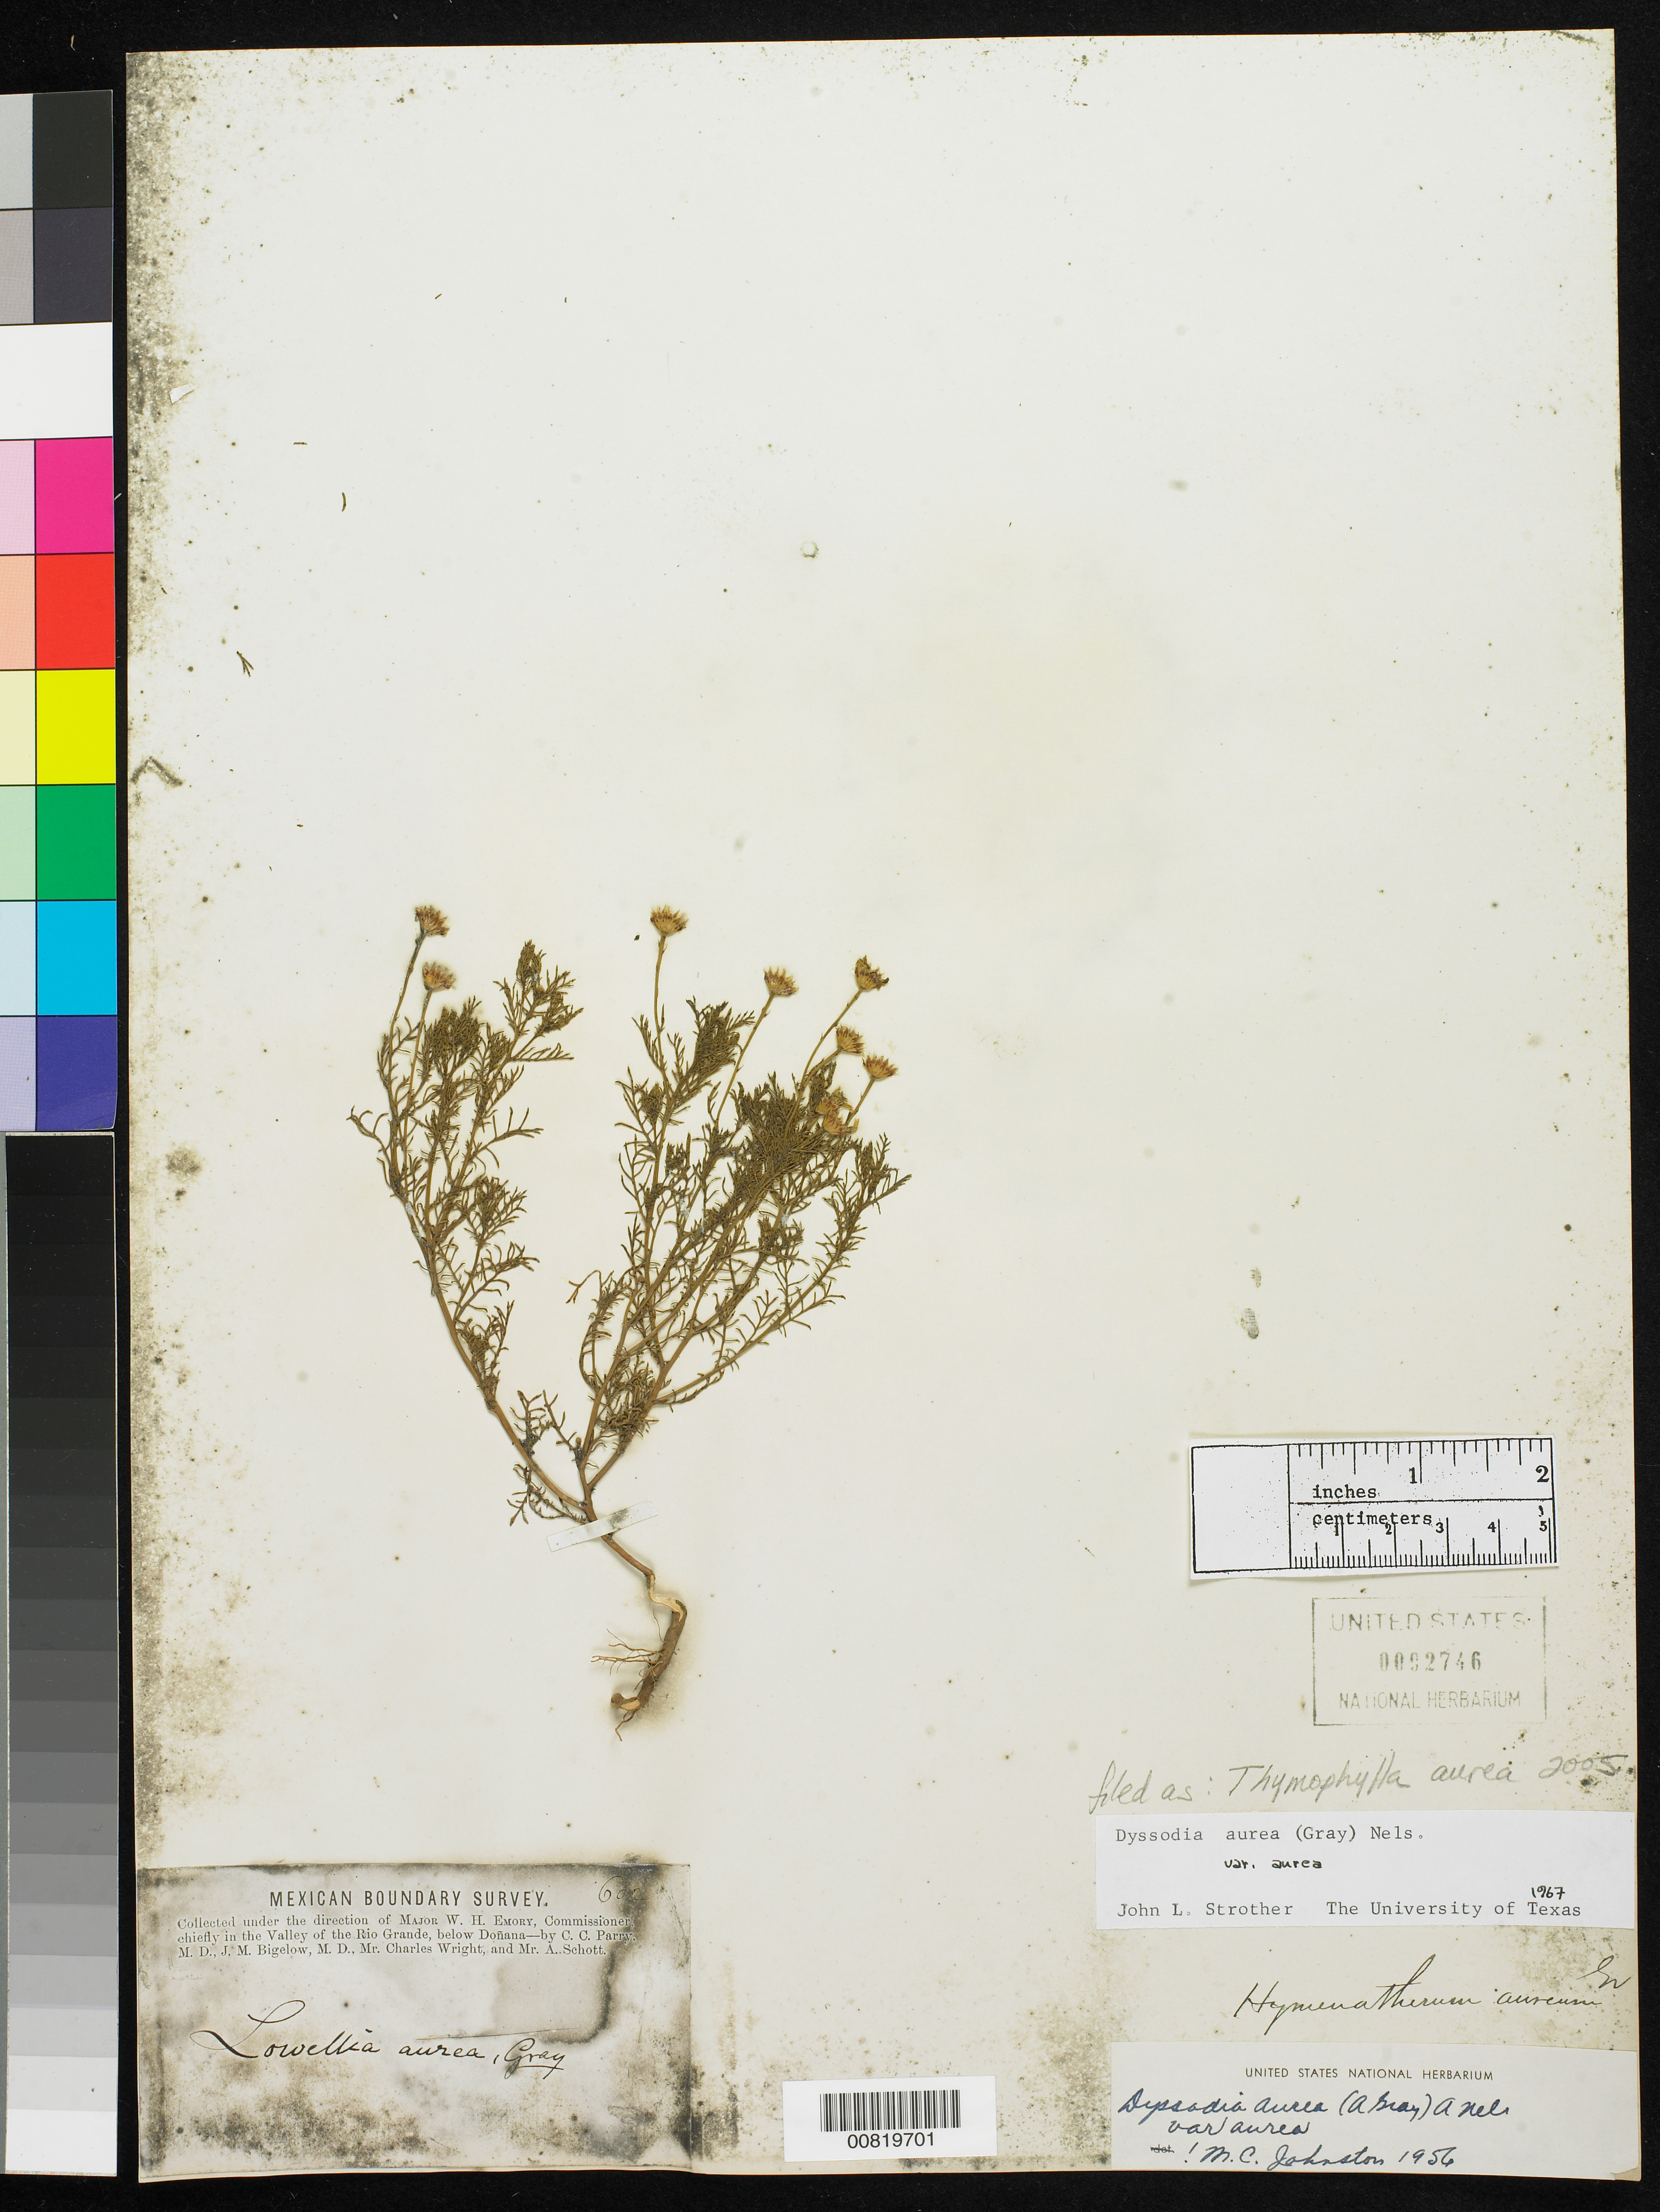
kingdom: Plantae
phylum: Tracheophyta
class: Magnoliopsida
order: Asterales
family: Asteraceae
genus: Thymophylla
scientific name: Thymophylla aurea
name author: (A. Gray) Greene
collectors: C. C. Parry, J. M. Bigelow, C. Wright & A. C. V. Schott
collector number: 602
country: United States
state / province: New Mexico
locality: Valley of the Rio Grande, below Doñana, New Mexico.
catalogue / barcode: US 92746